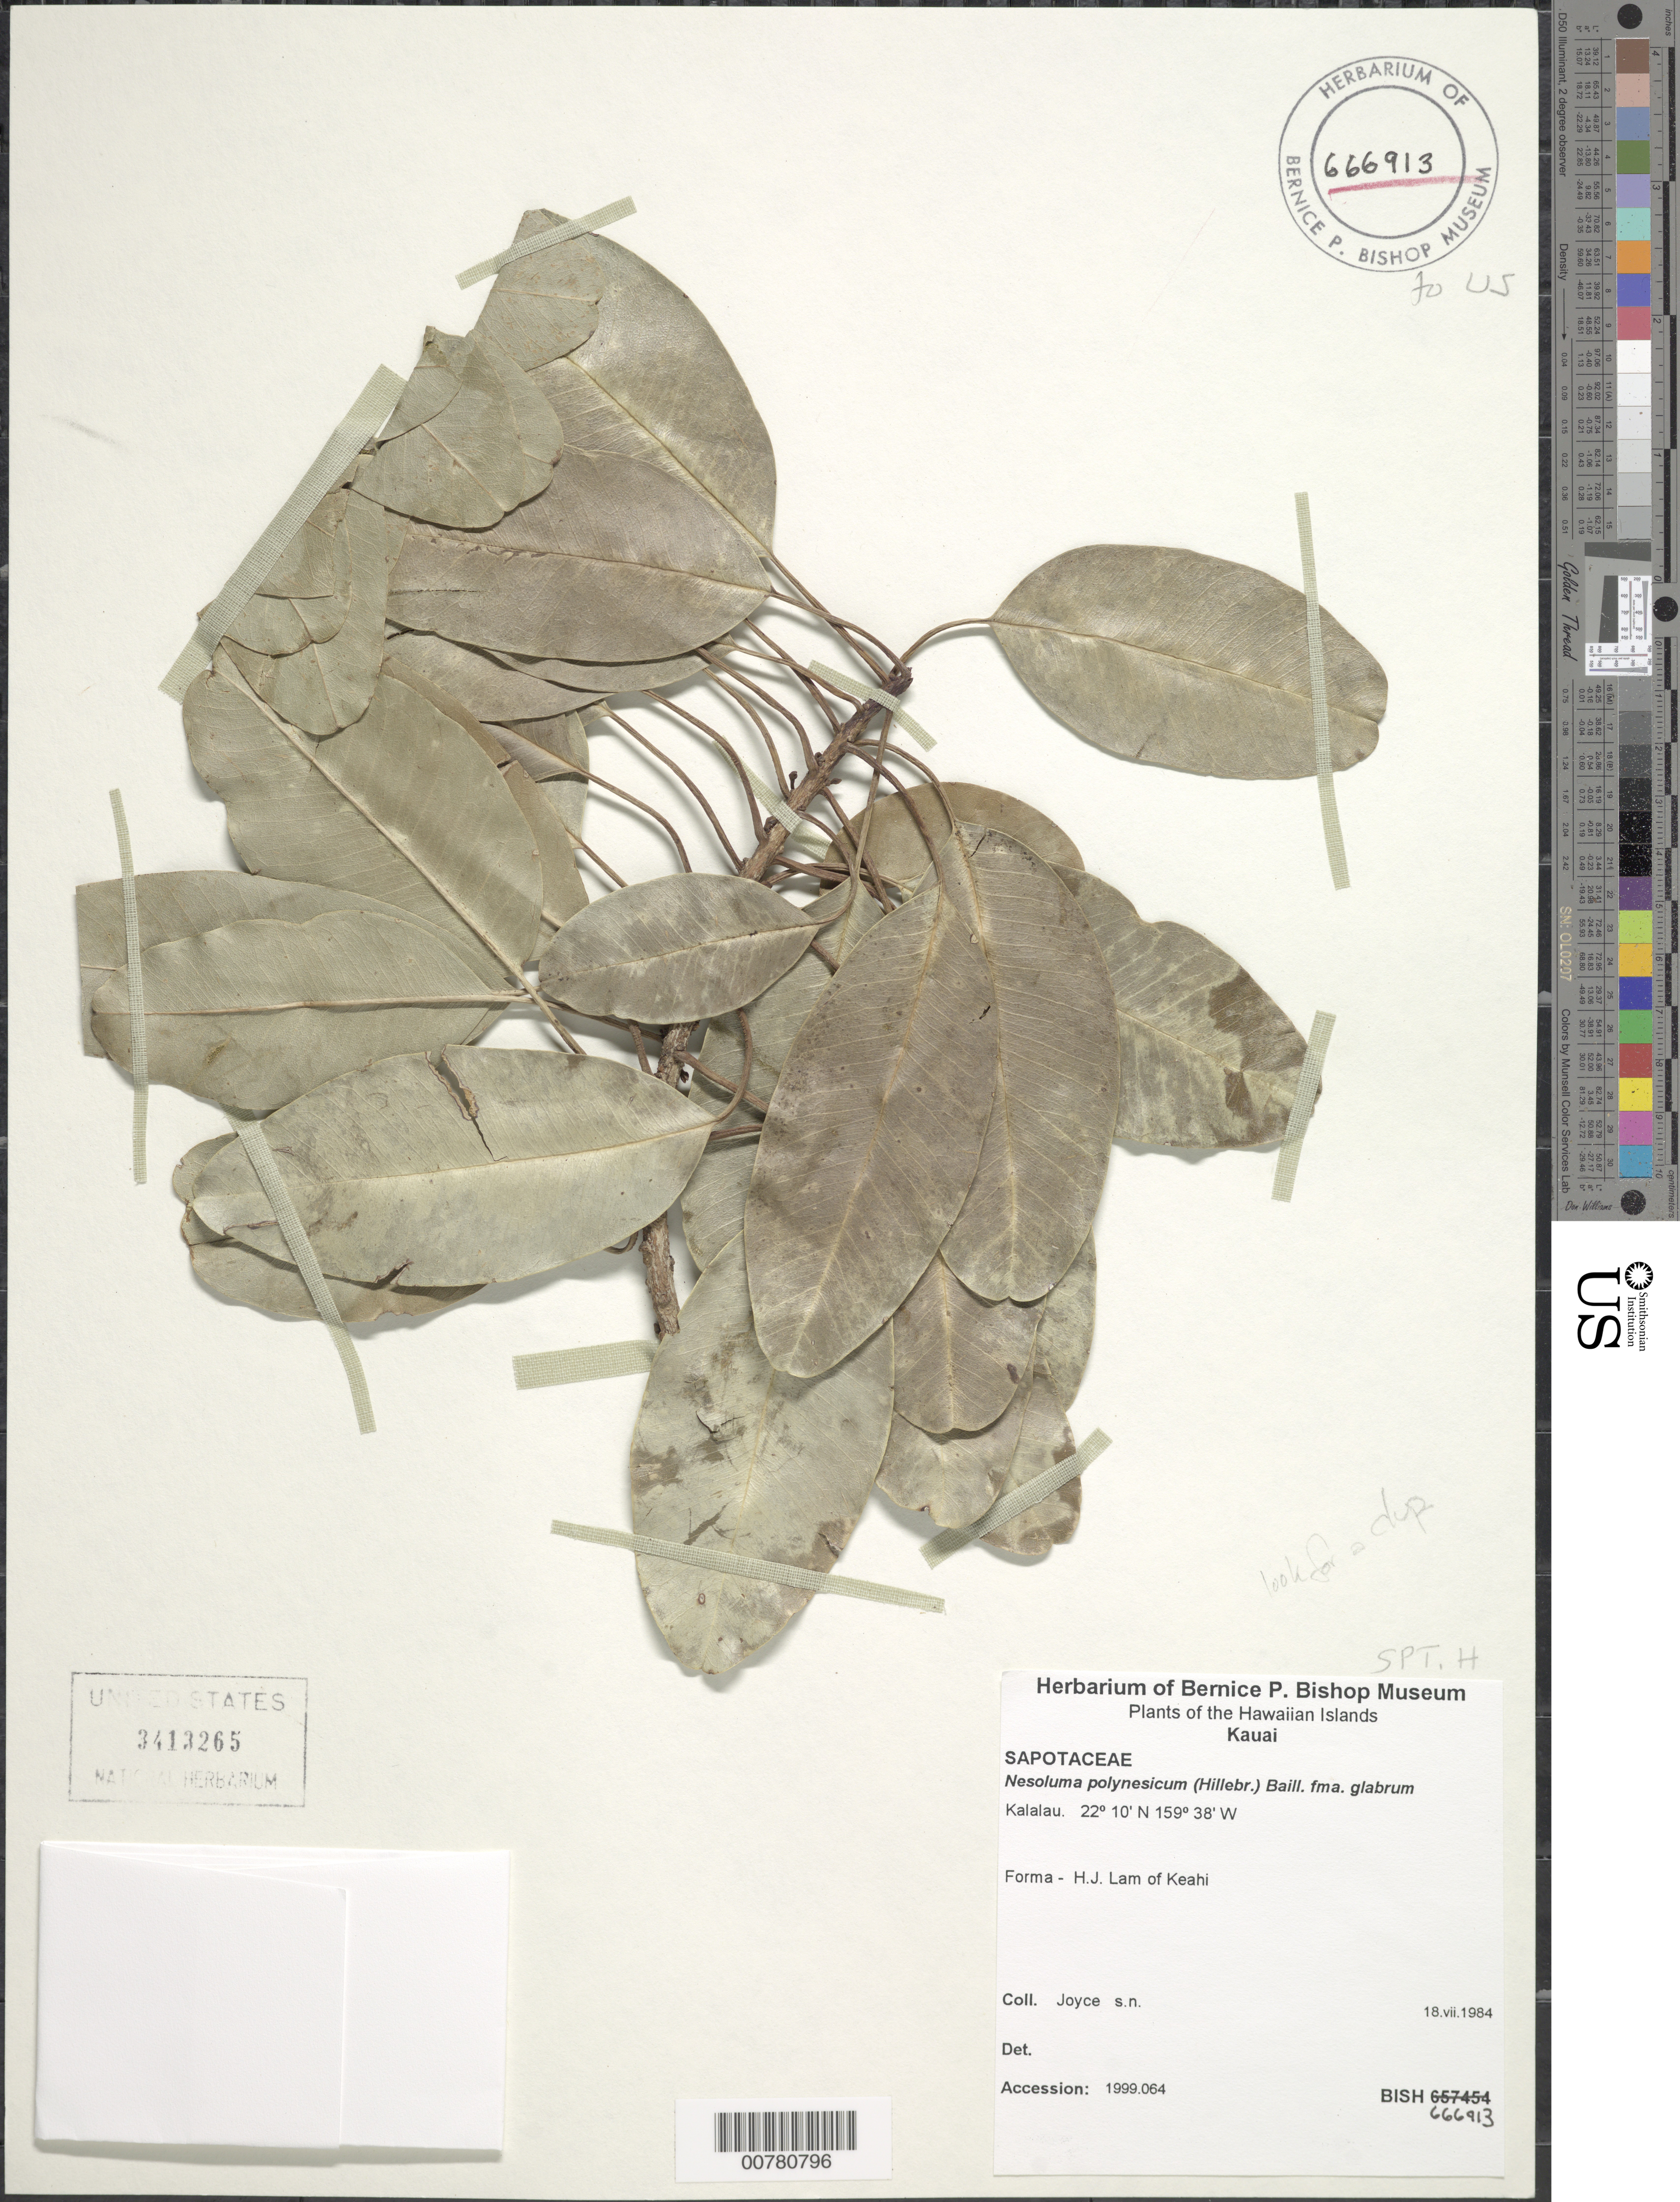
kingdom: Plantae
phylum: Tracheophyta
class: Magnoliopsida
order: Ericales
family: Sapotaceae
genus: Sideroxylon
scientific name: Sideroxylon polynesicum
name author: (Hillebr.) Smedmark & Anderb.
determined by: Wagner, W. L., (BOT), Smithsonian Institution - National Museum of Natural History (UNITED STATES)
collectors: Joyce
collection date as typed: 18 Jul 1984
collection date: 1984-07-18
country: United States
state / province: Hawaii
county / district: Kaui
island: Kaua'i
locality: Kalalau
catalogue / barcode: US 3413265